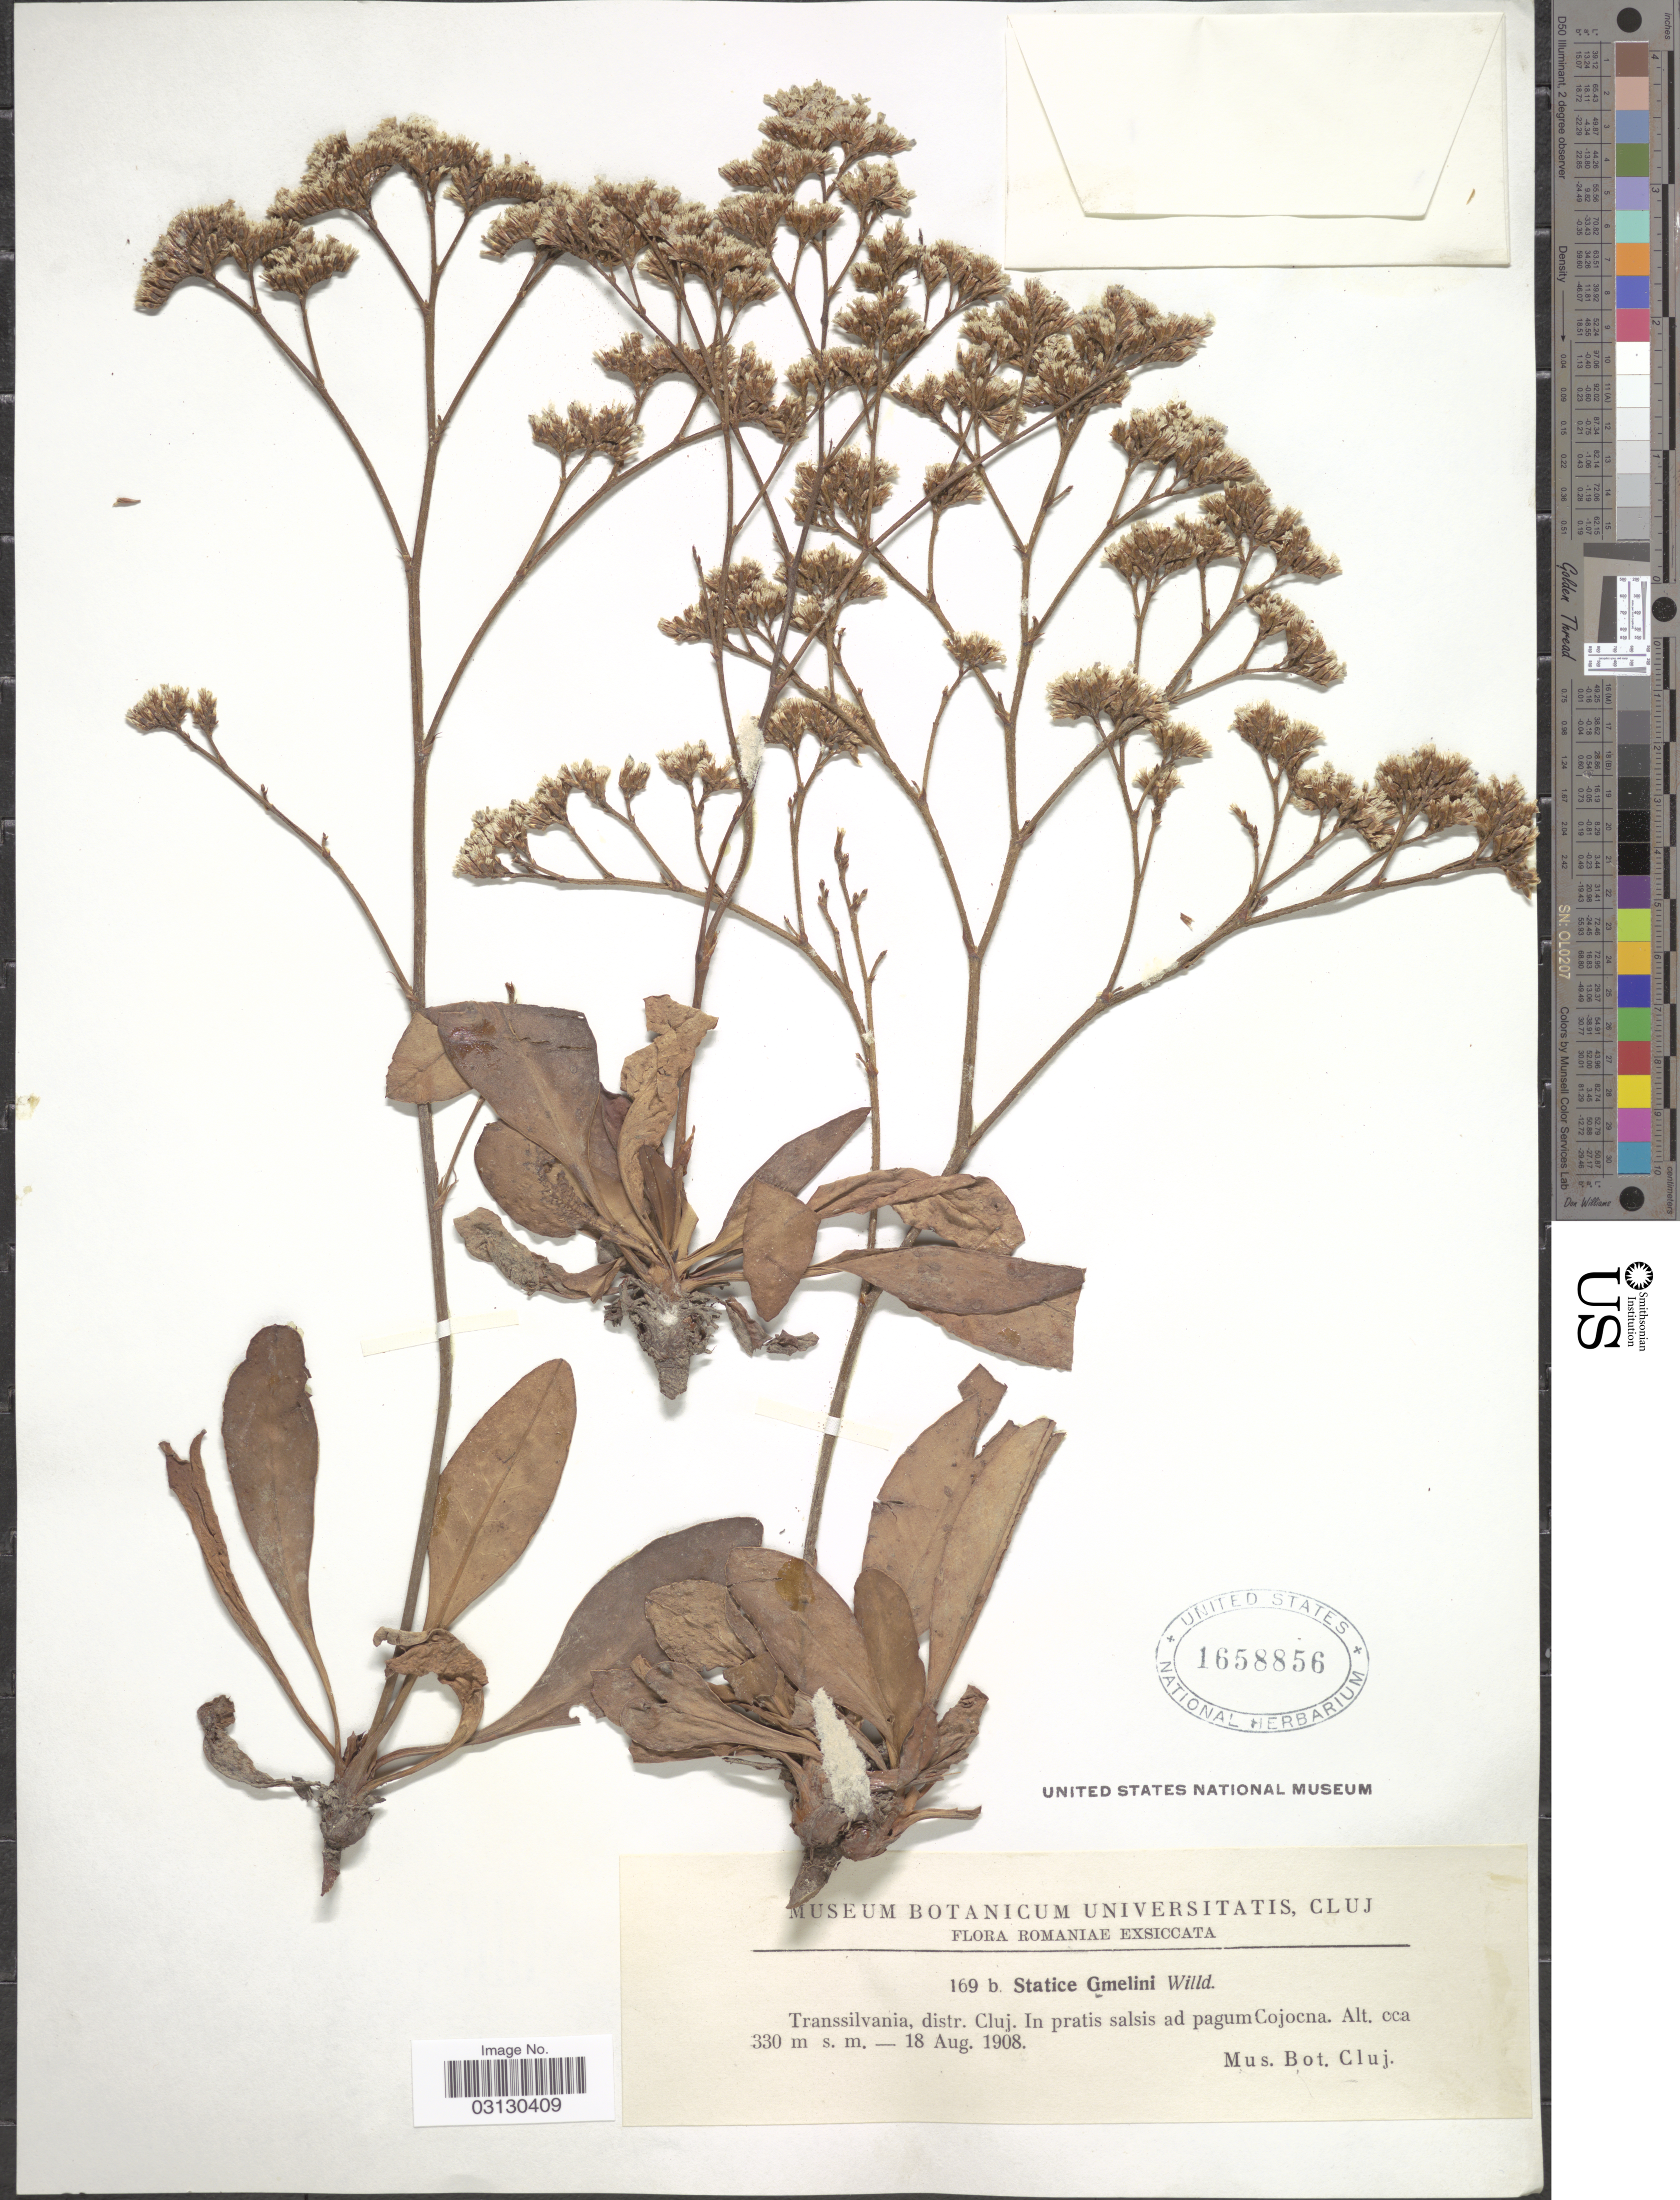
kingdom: Plantae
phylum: Tracheophyta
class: Magnoliopsida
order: Caryophyllales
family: Plumbaginaceae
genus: Limonium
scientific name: Limonium gmelinii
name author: (Willd.) Kuntze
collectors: Mus. Bot. Cluj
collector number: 169b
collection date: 1908-08-18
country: Romania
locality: Romaniae. Transsilvania, distr. Cluj. In pratis salsis ad pagum Cojocna.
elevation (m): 330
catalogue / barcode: US 1658856